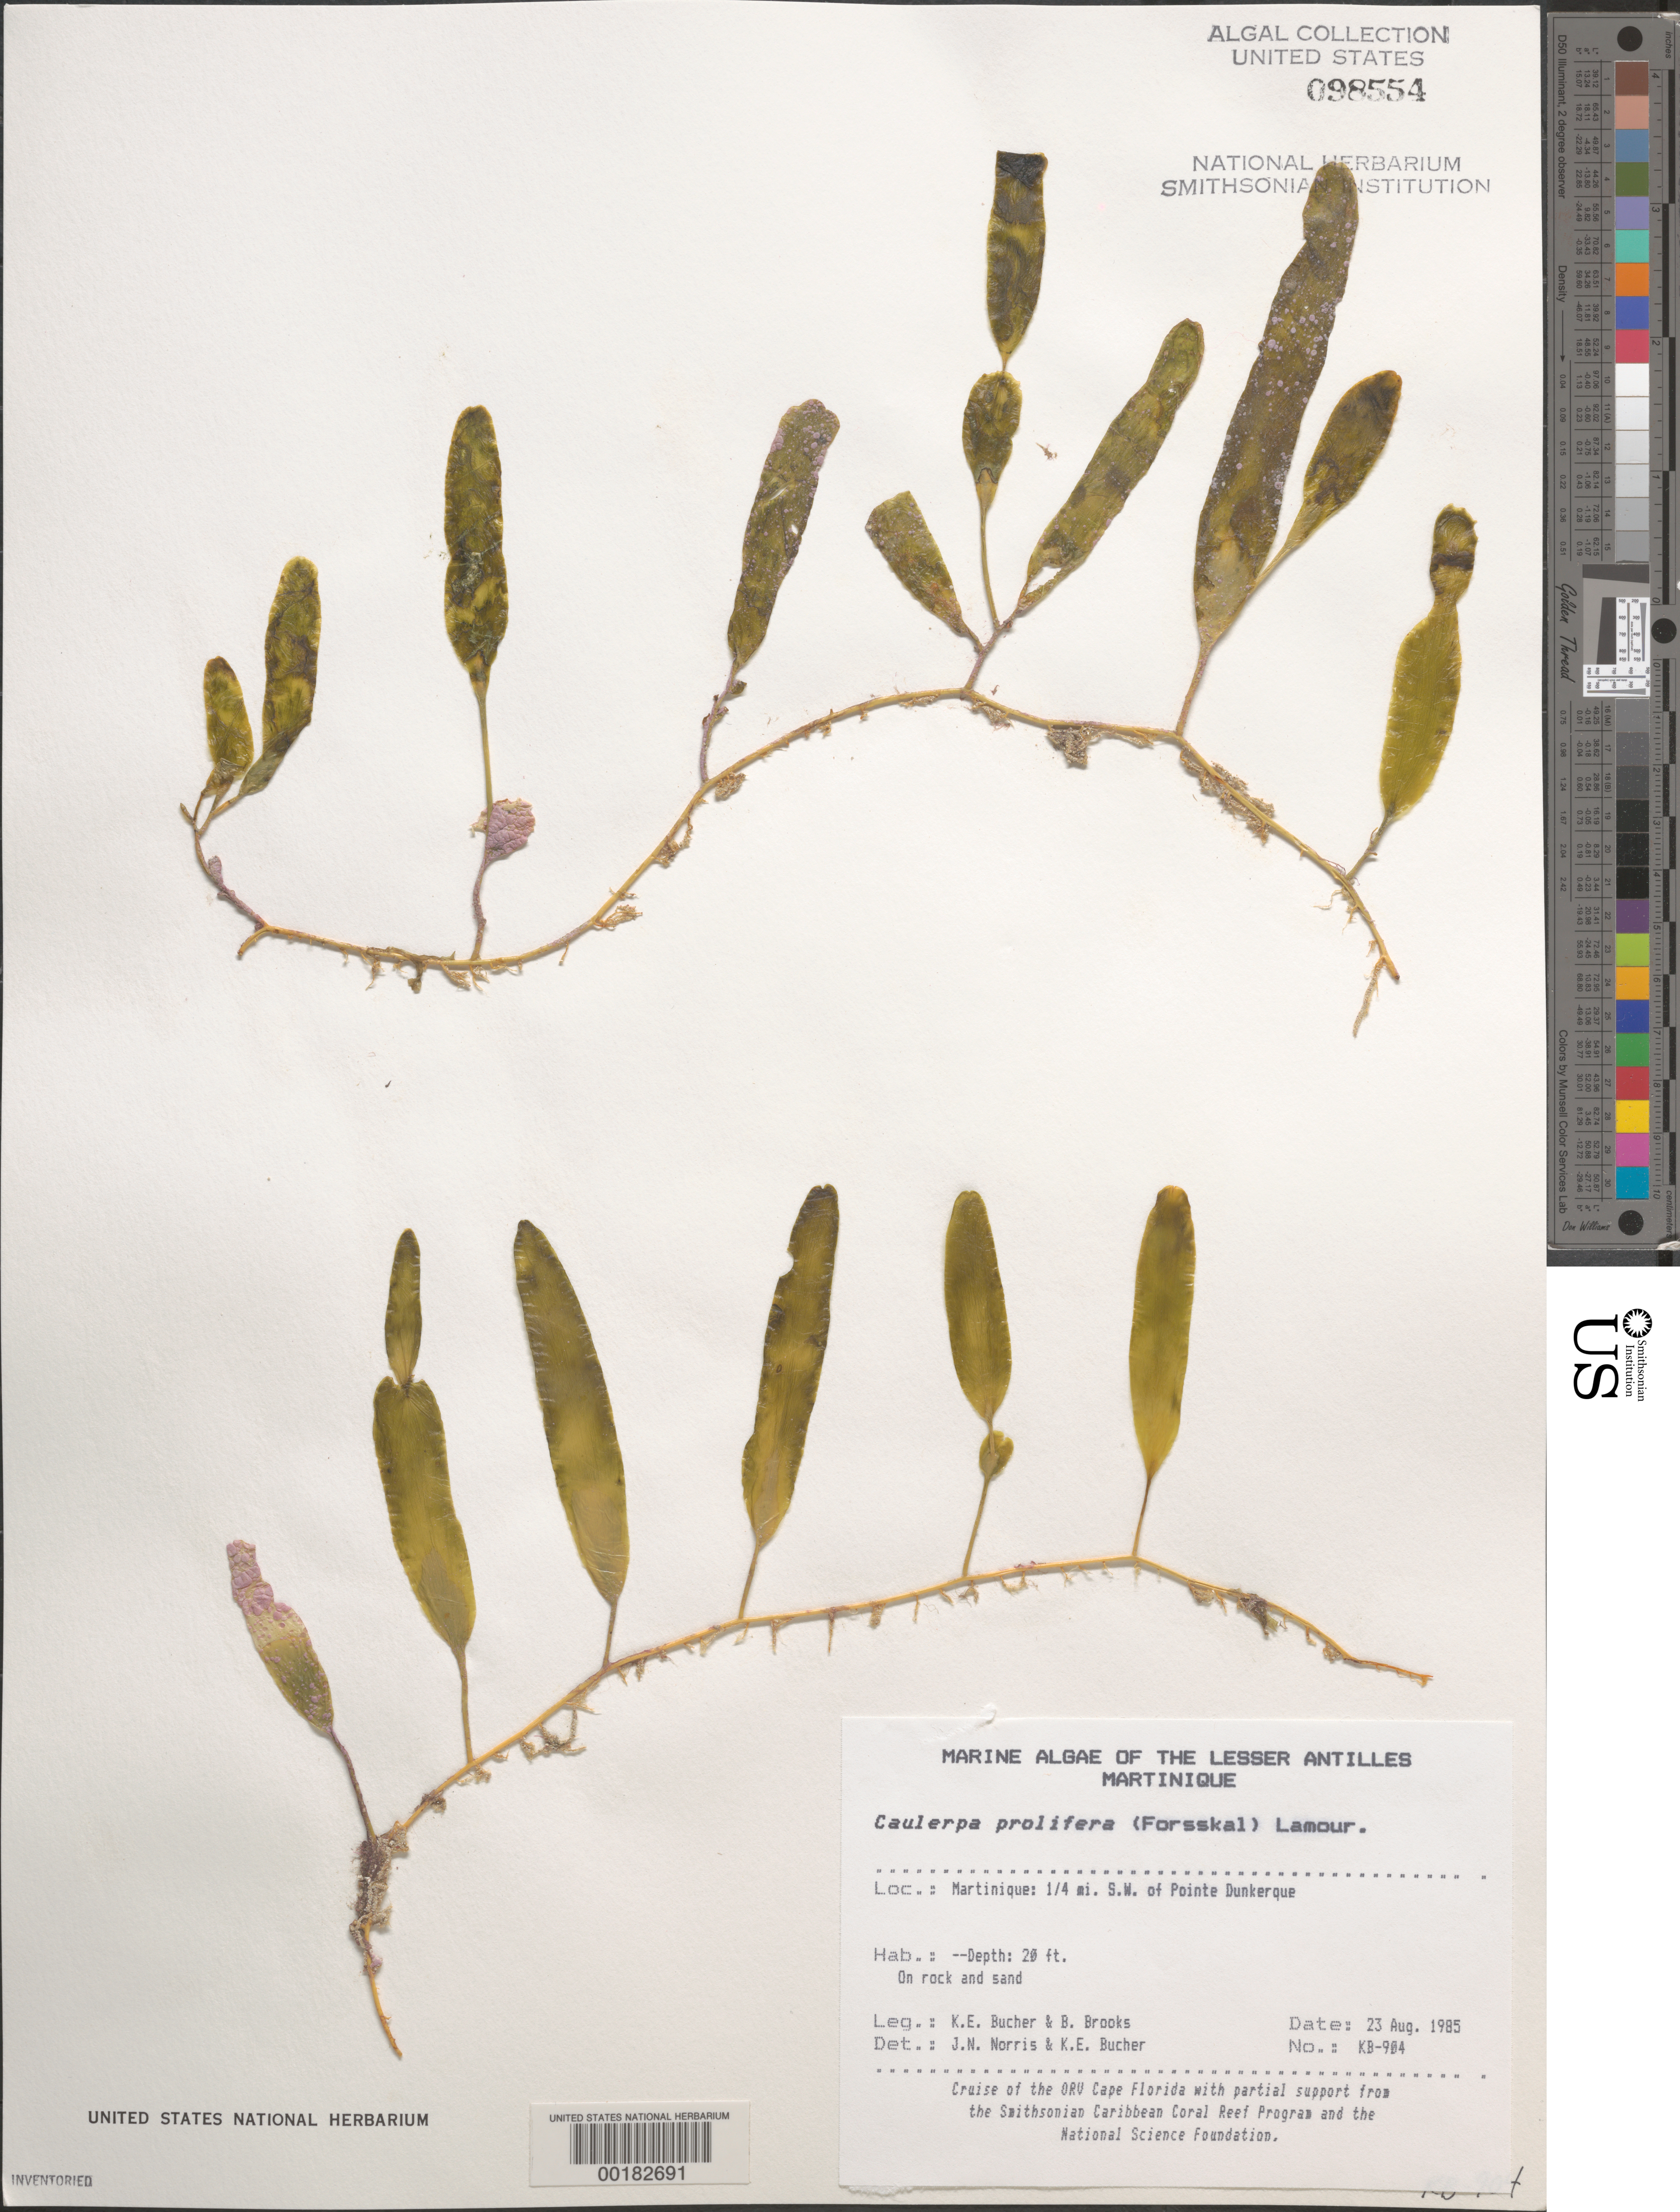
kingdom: Plantae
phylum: Chlorophyta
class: Ulvophyceae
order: Bryopsidales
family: Caulerpaceae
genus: Caulerpa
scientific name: Caulerpa prolifera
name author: (Forssk.) J.V.Lamouroux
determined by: Norris, J. N.; Bucher, K. E.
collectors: K. E. Bucher & B. Brooks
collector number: Kb-904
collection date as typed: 23 Aug 1985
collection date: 1985-08-23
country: Martinique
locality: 1/4th mile southwest of Pointe Dunkerque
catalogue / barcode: US 98554